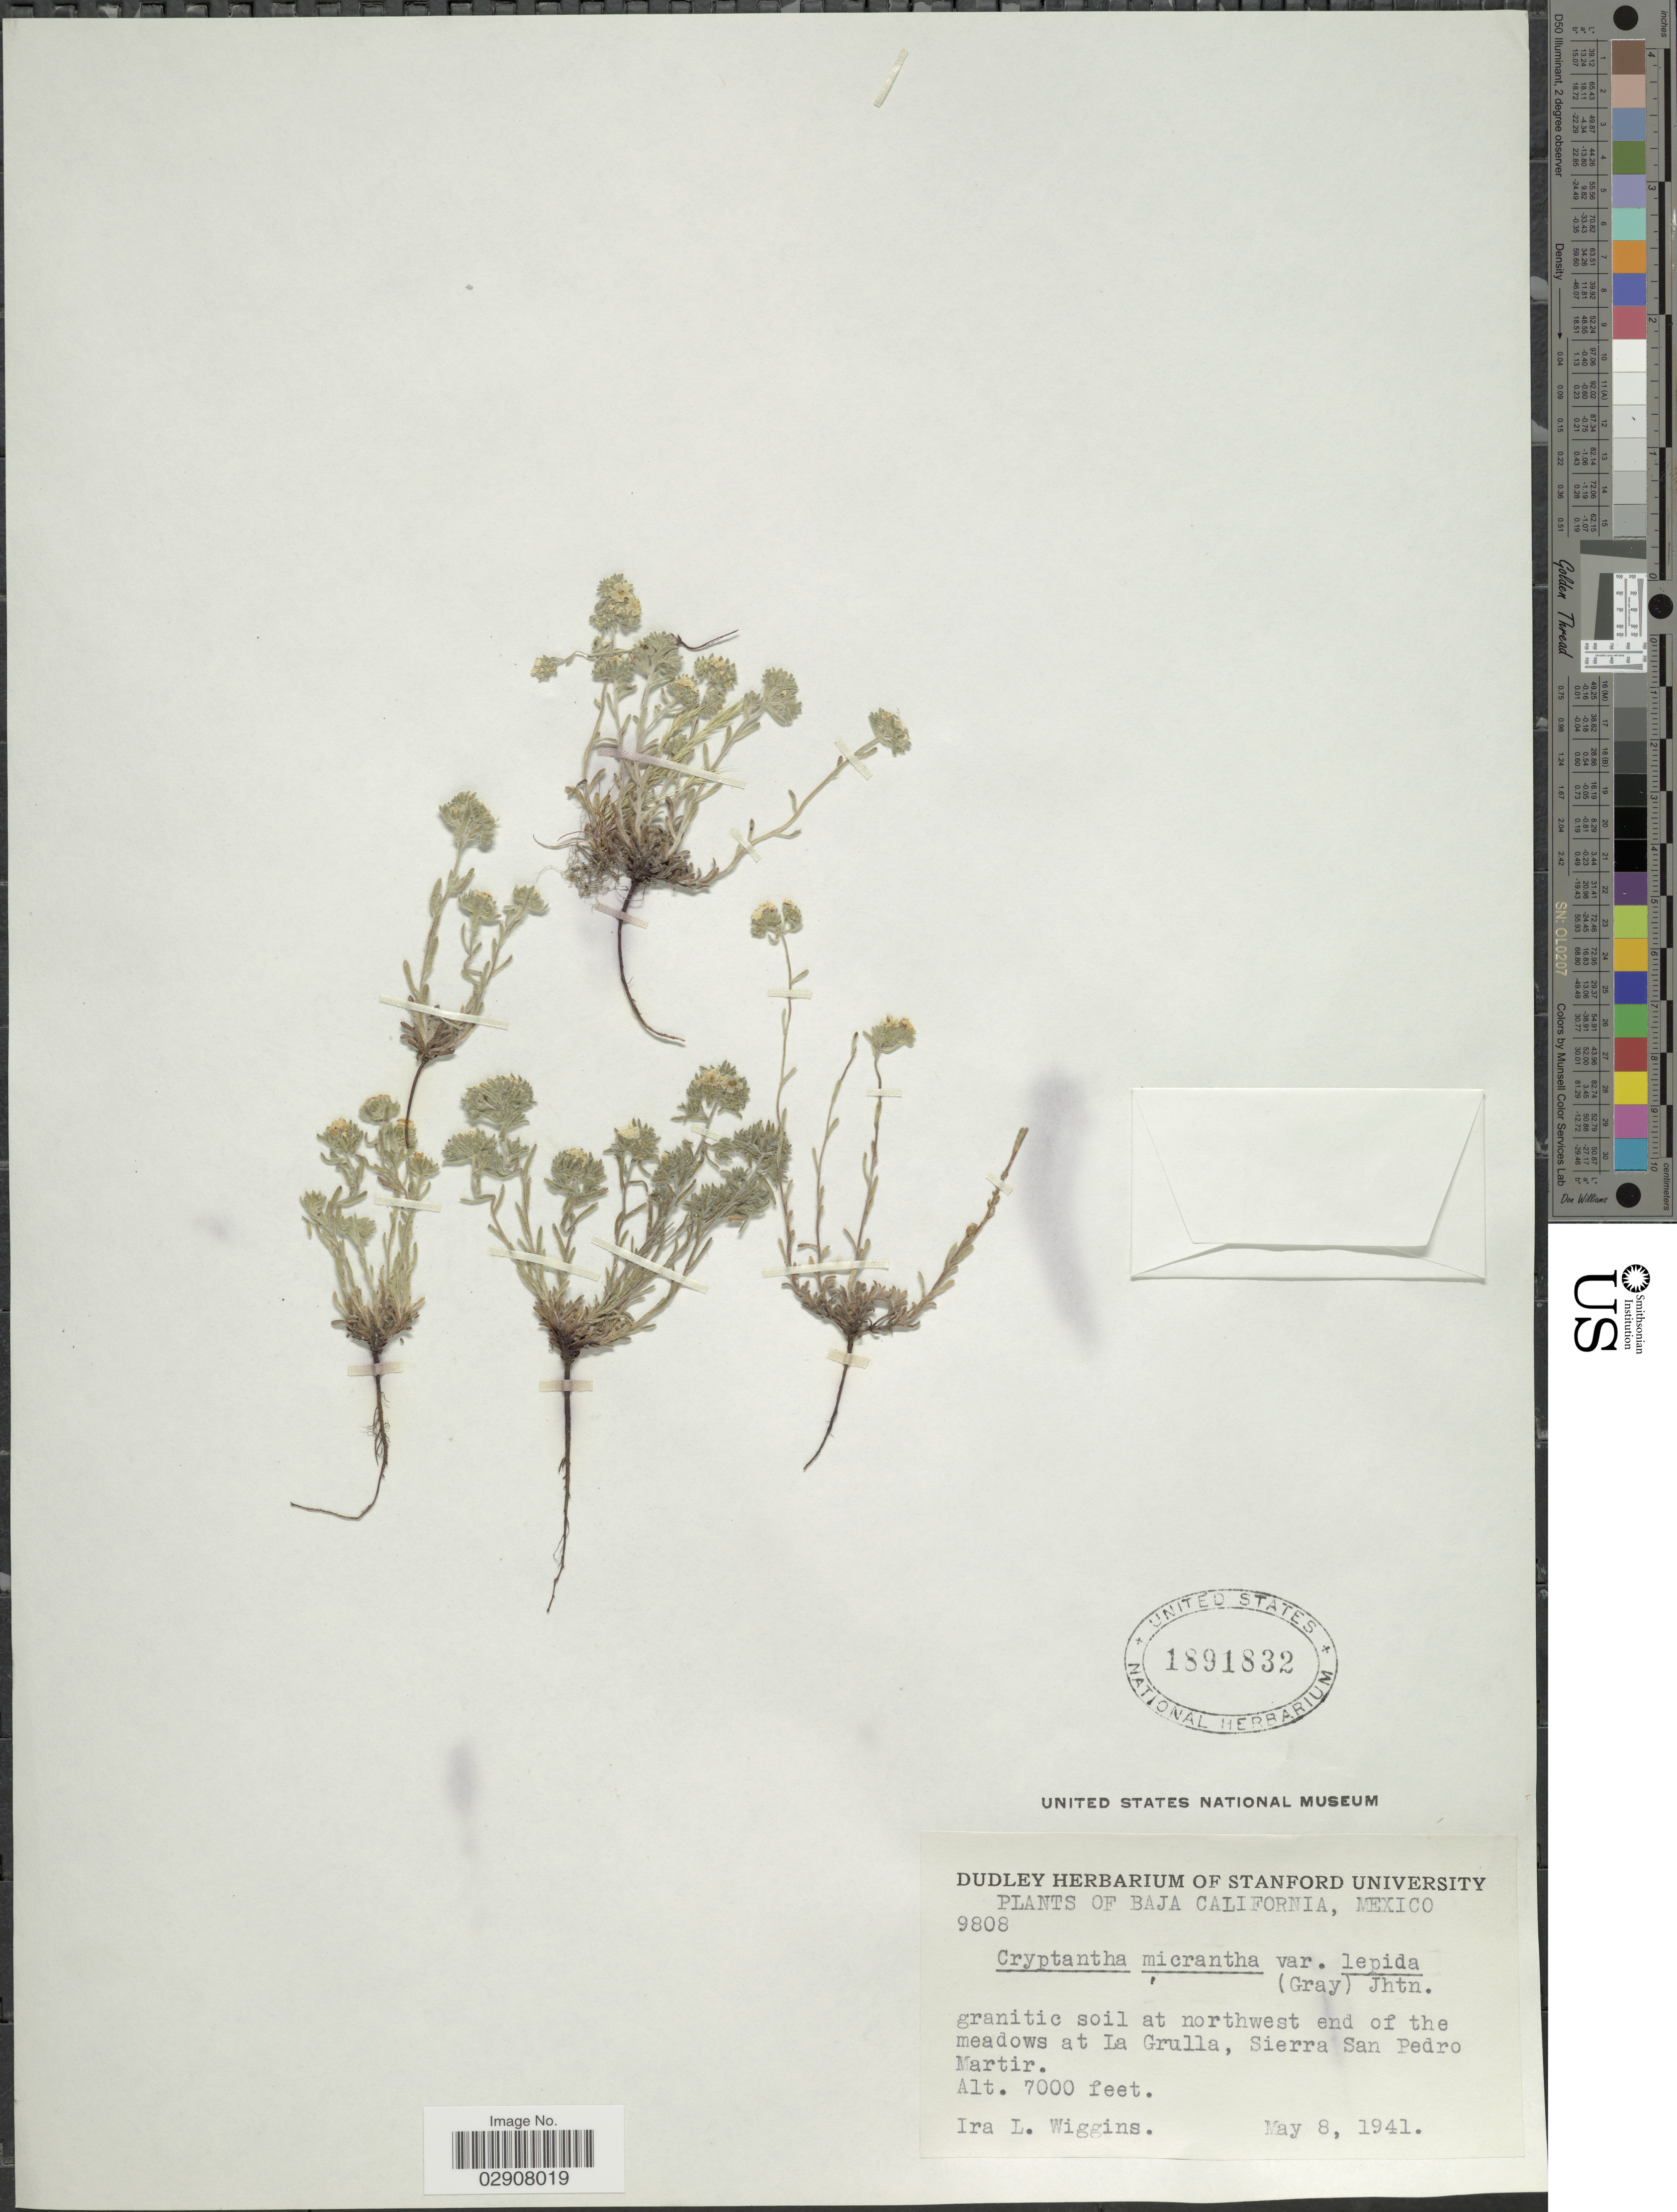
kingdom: Plantae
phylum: Tracheophyta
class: Magnoliopsida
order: Boraginales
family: Boraginaceae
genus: Cryptantha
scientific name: Cryptantha micrantha var. lepida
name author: (A. Gray) I.M. Johnst.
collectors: I. L. Wiggins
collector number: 9808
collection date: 1941-05-08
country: Mexico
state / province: Baja California Norte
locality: Granitic soil at northwest end of the meadows at La Grulla, Sierra San Pedro Martir.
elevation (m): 2134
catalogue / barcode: US 1891832